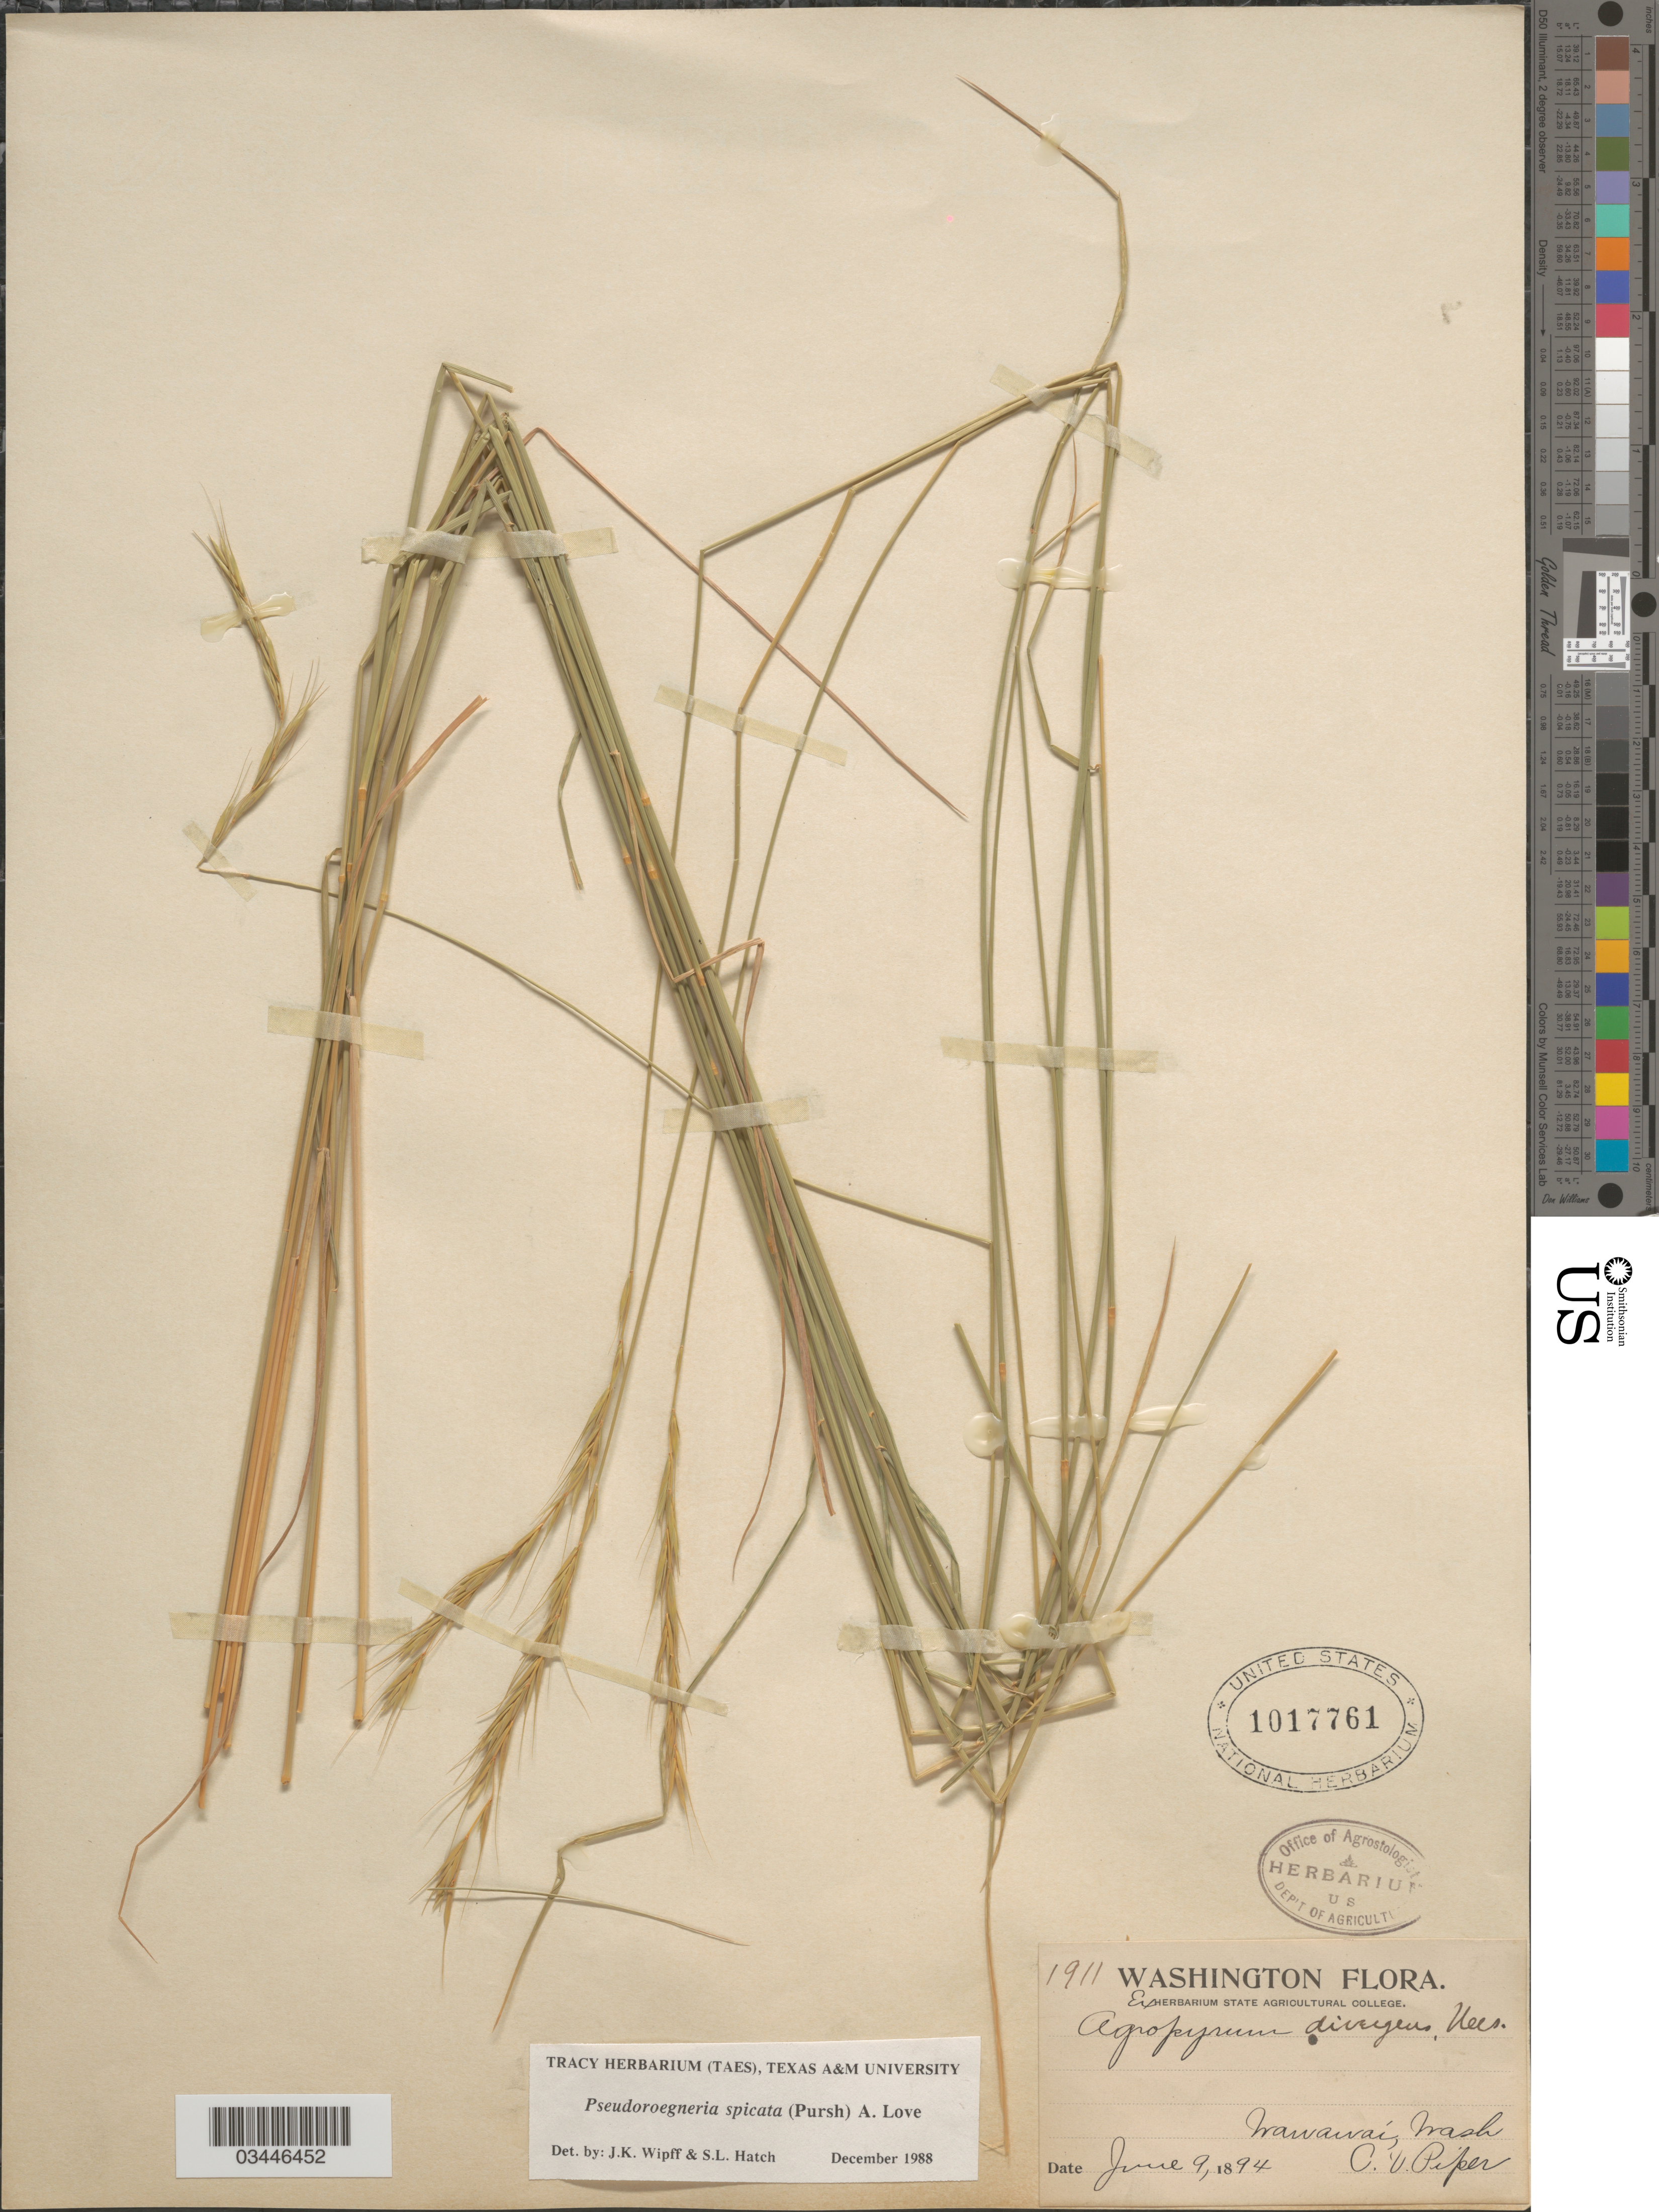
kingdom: Plantae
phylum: Tracheophyta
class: Liliopsida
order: Poales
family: Poaceae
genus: Pseudoroegneria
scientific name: Pseudoroegneria spicata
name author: (Pursh) Á. Löve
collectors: C. V. Piper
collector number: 1911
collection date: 1894-06-09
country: United States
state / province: Washington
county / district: Whitman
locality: Wawawai.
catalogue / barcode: US 1017761